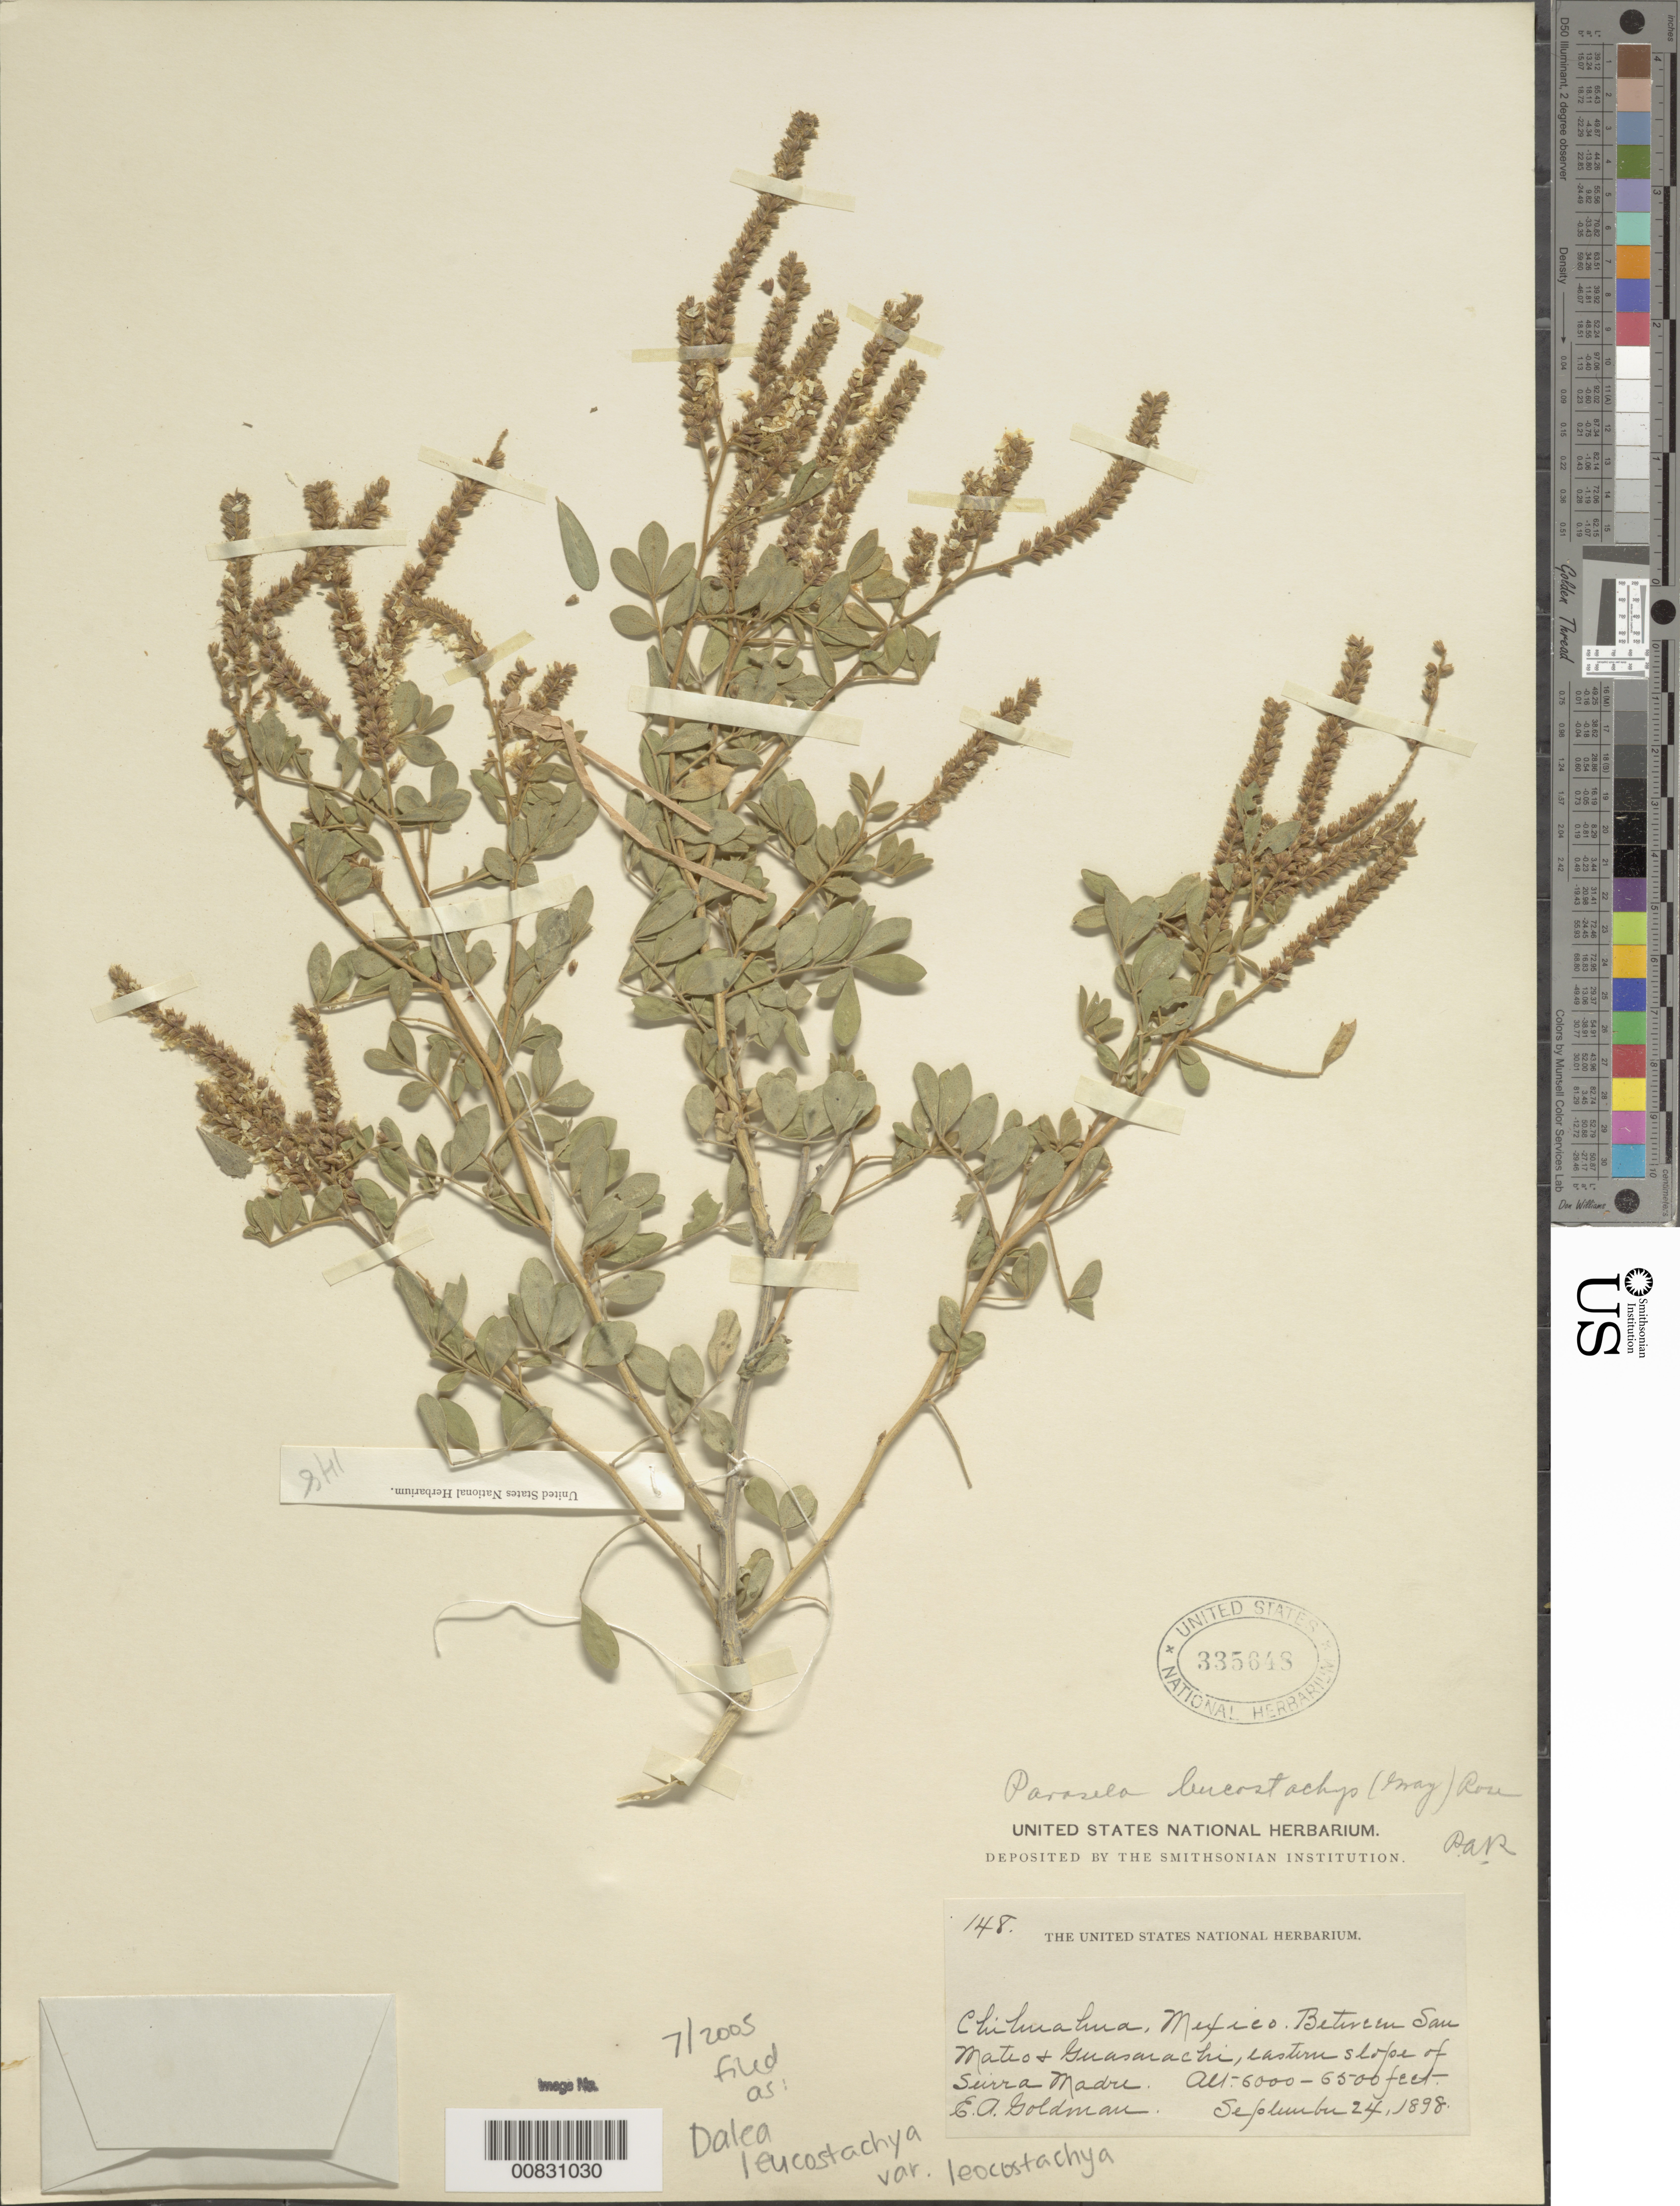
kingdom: Plantae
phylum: Tracheophyta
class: Magnoliopsida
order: Fabales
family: Fabaceae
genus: Dalea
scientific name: Dalea leucostachya var. leucostachya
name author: A. Gray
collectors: E. A. Goldman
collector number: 148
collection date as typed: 24 Sep 1898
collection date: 1898-09-24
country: Mexico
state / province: Chihuahua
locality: Between San Mateo and Guasarachi, eastern slope of Sierra Madre, Chihuahua.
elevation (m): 1829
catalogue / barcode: US 335648